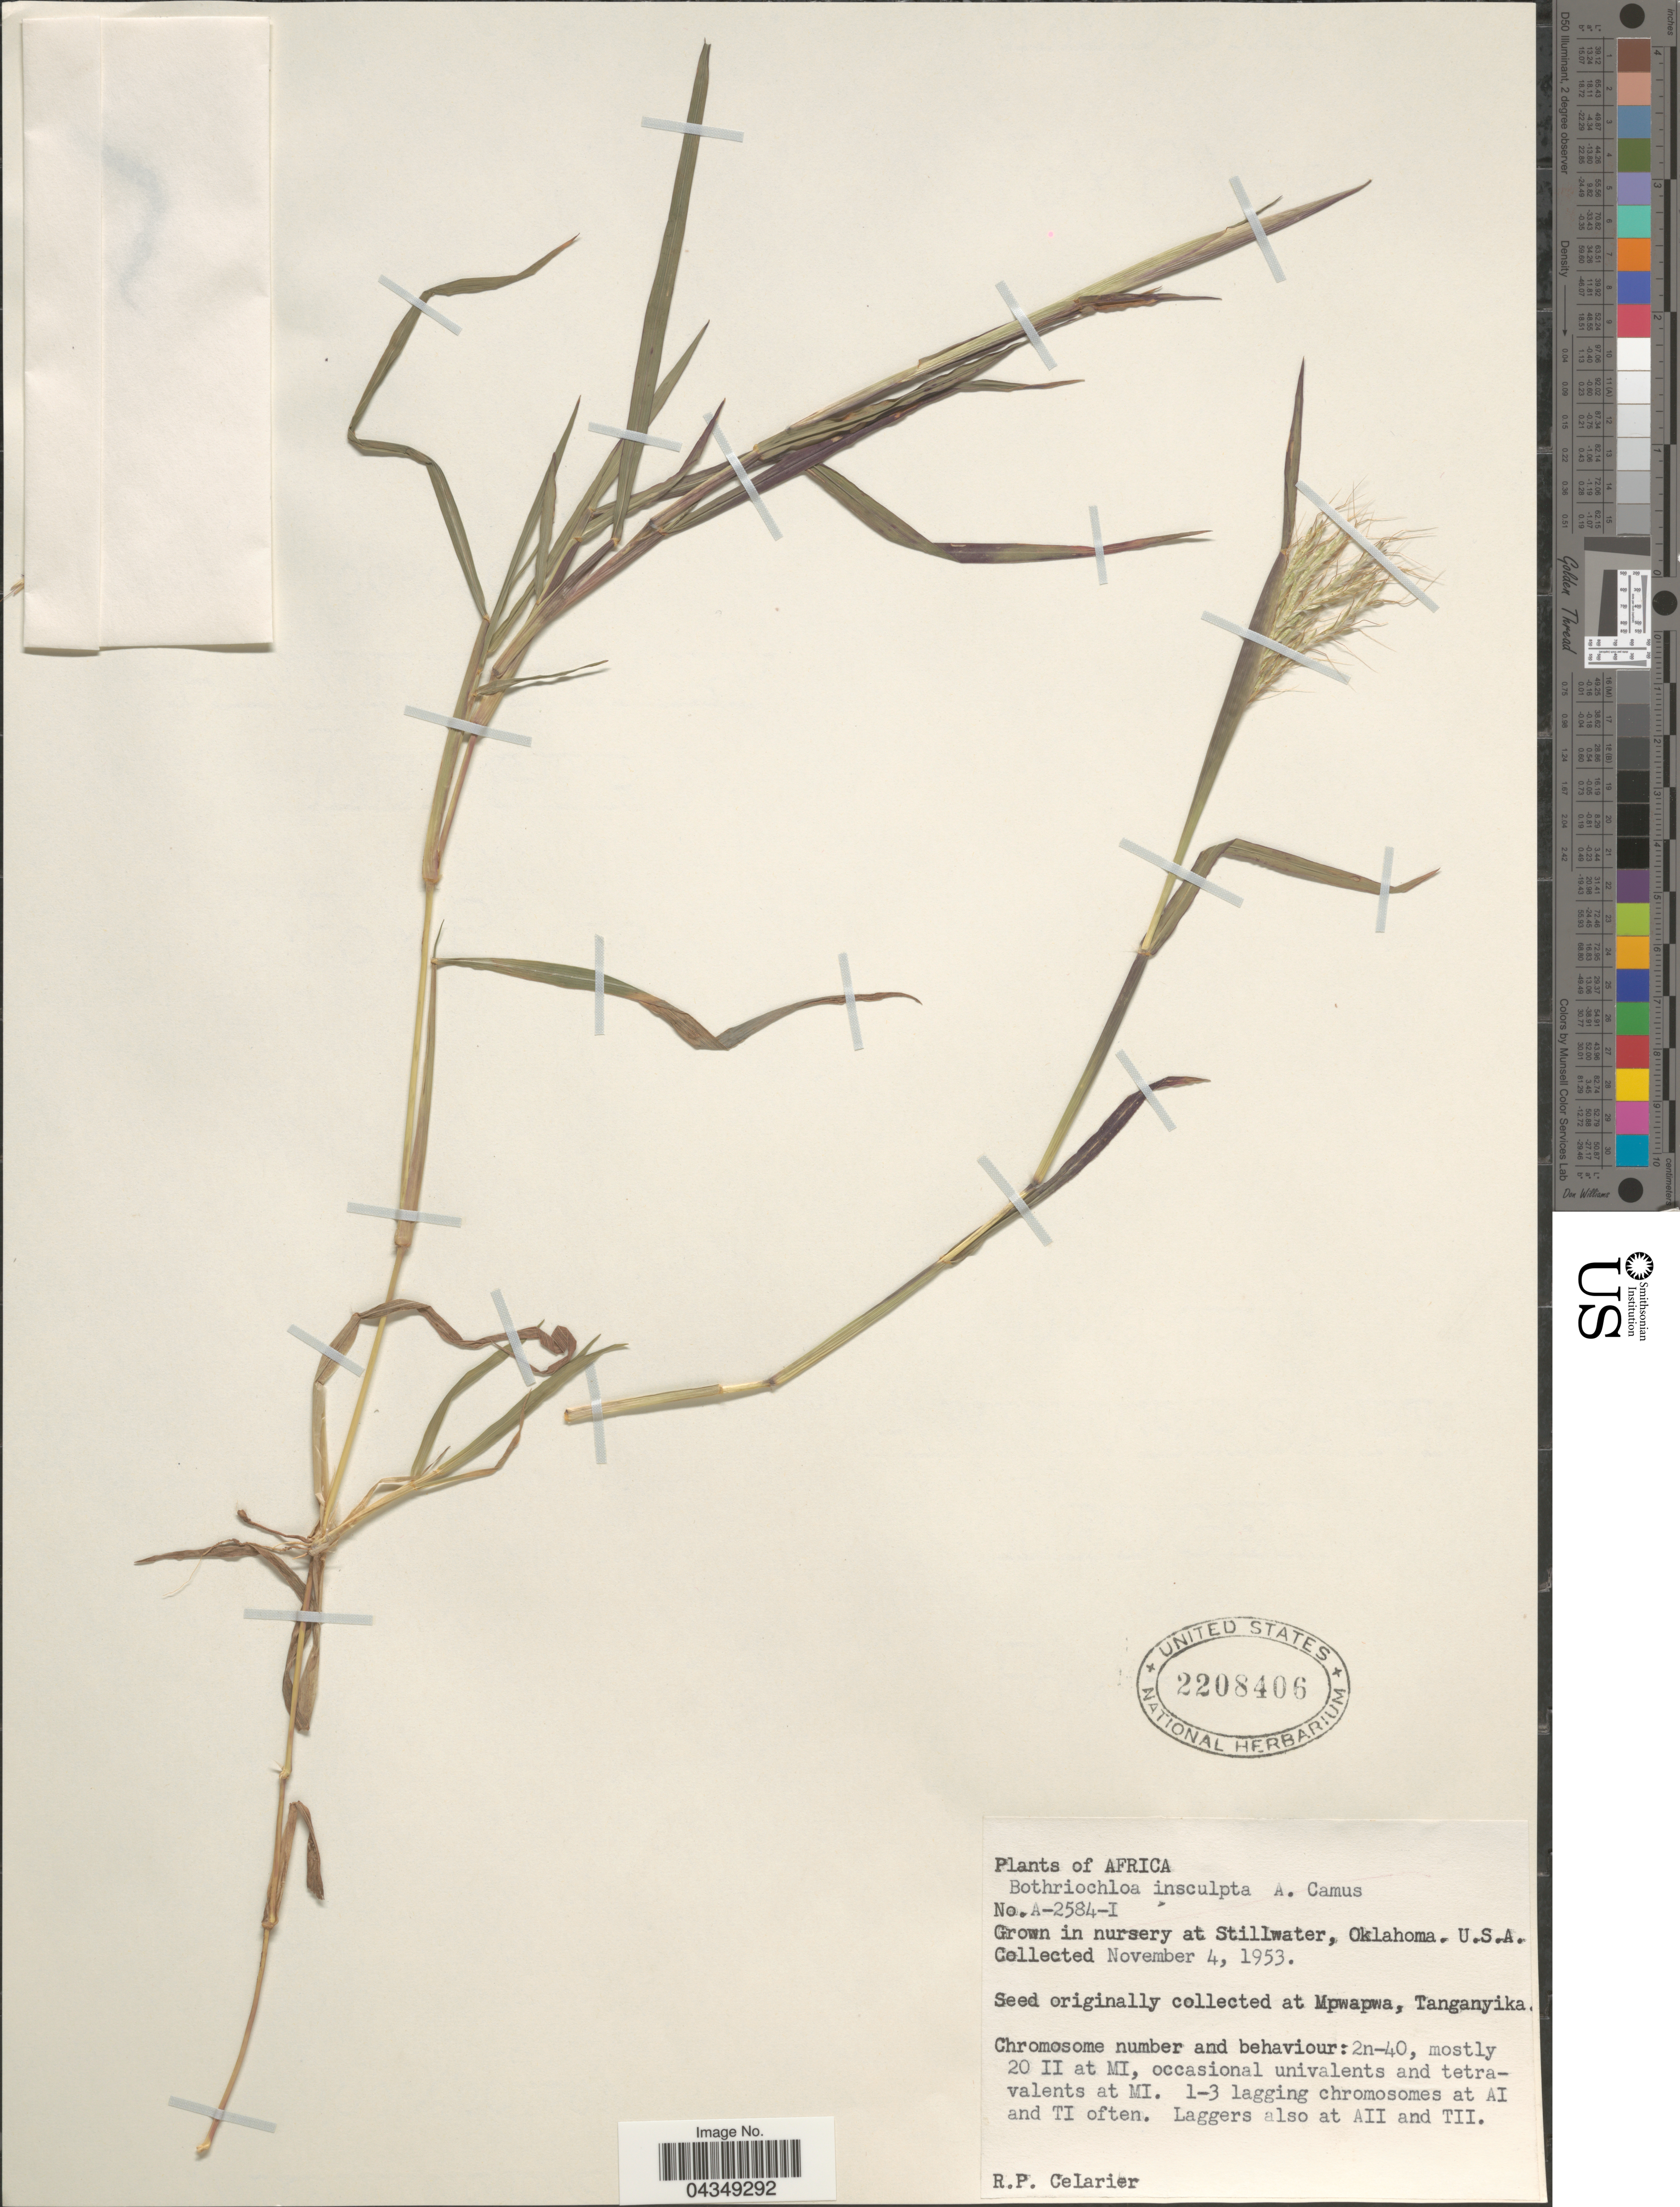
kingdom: Plantae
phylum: Tracheophyta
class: Liliopsida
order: Poales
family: Poaceae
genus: Bothriochloa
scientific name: Bothriochloa insculpta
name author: (Hochst. ex A. Rich.) A. Camus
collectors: R. Celarier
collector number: A-2587-I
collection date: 1953-11-04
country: United States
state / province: Oklahoma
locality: Grown in nursery at Stillwater.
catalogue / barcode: US 2208406